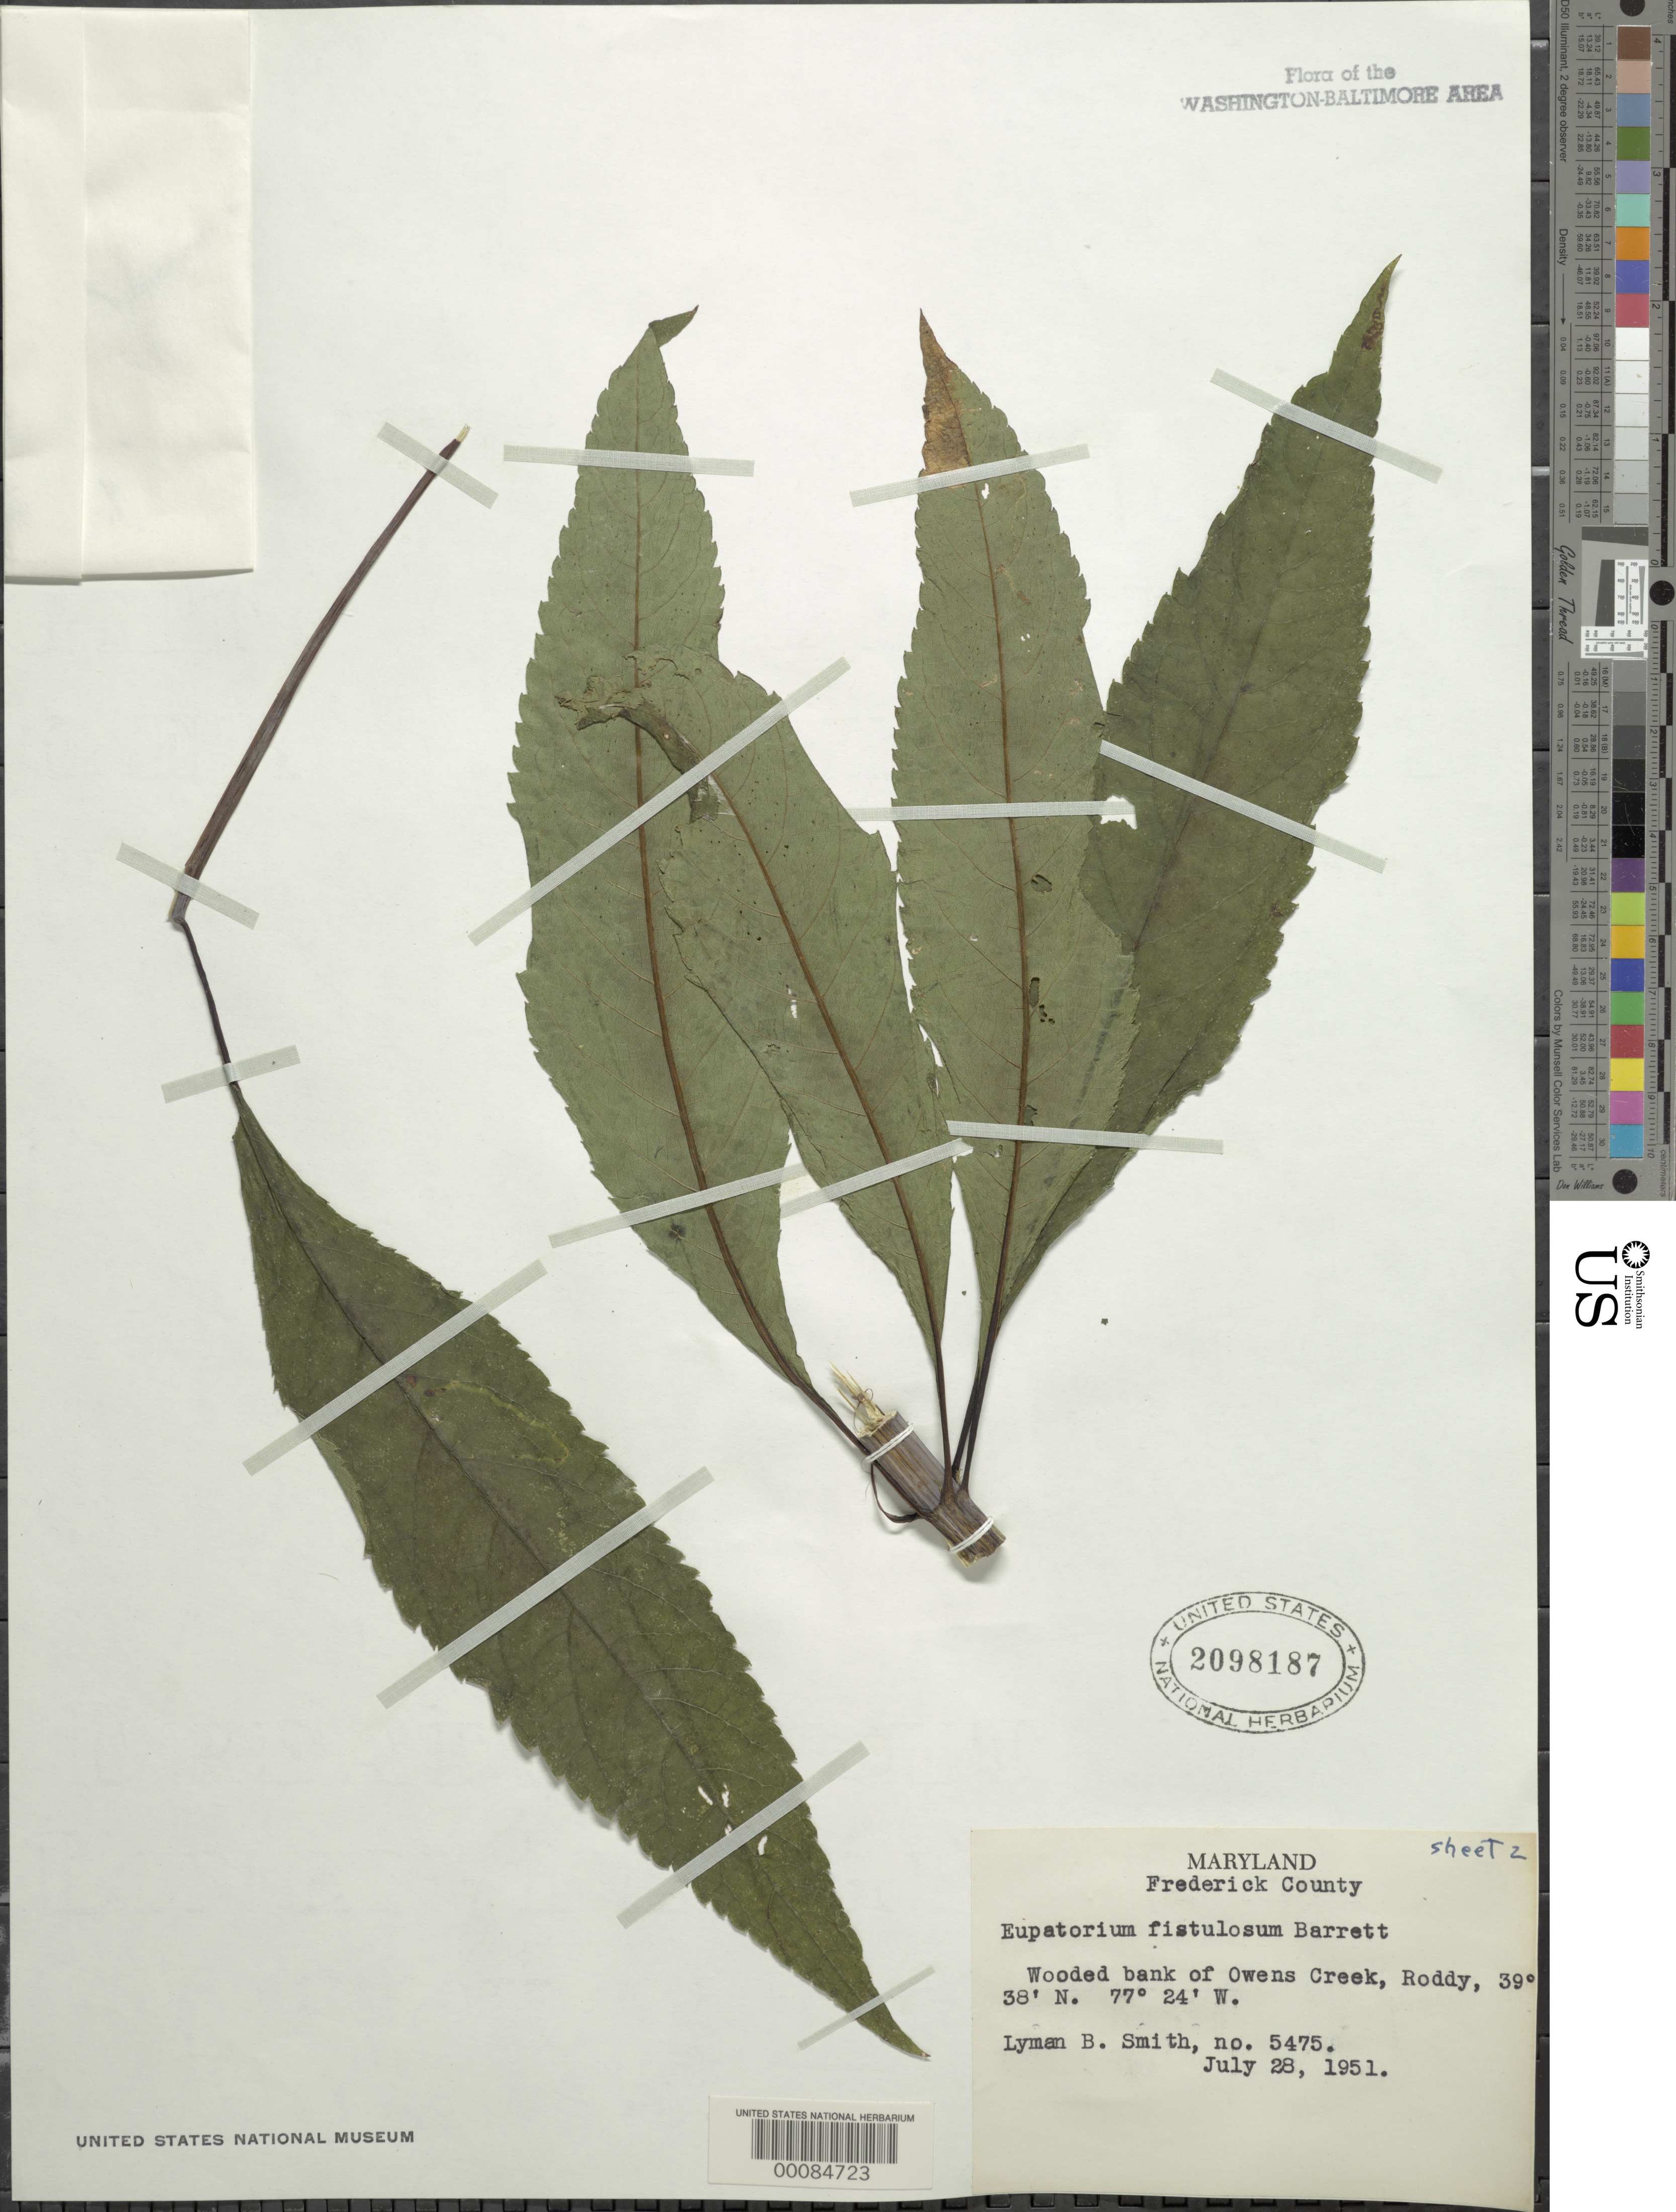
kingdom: Plantae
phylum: Tracheophyta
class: Magnoliopsida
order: Asterales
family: Asteraceae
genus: Eupatorium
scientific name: Eupatorium fistulosum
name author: Barratt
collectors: L. Smith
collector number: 5475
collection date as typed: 28 Jul 1951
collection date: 1951-07-28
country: United States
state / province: Maryland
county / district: Frederick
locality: Owens Creek, Roddy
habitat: Wooded bank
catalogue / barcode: US 2098187